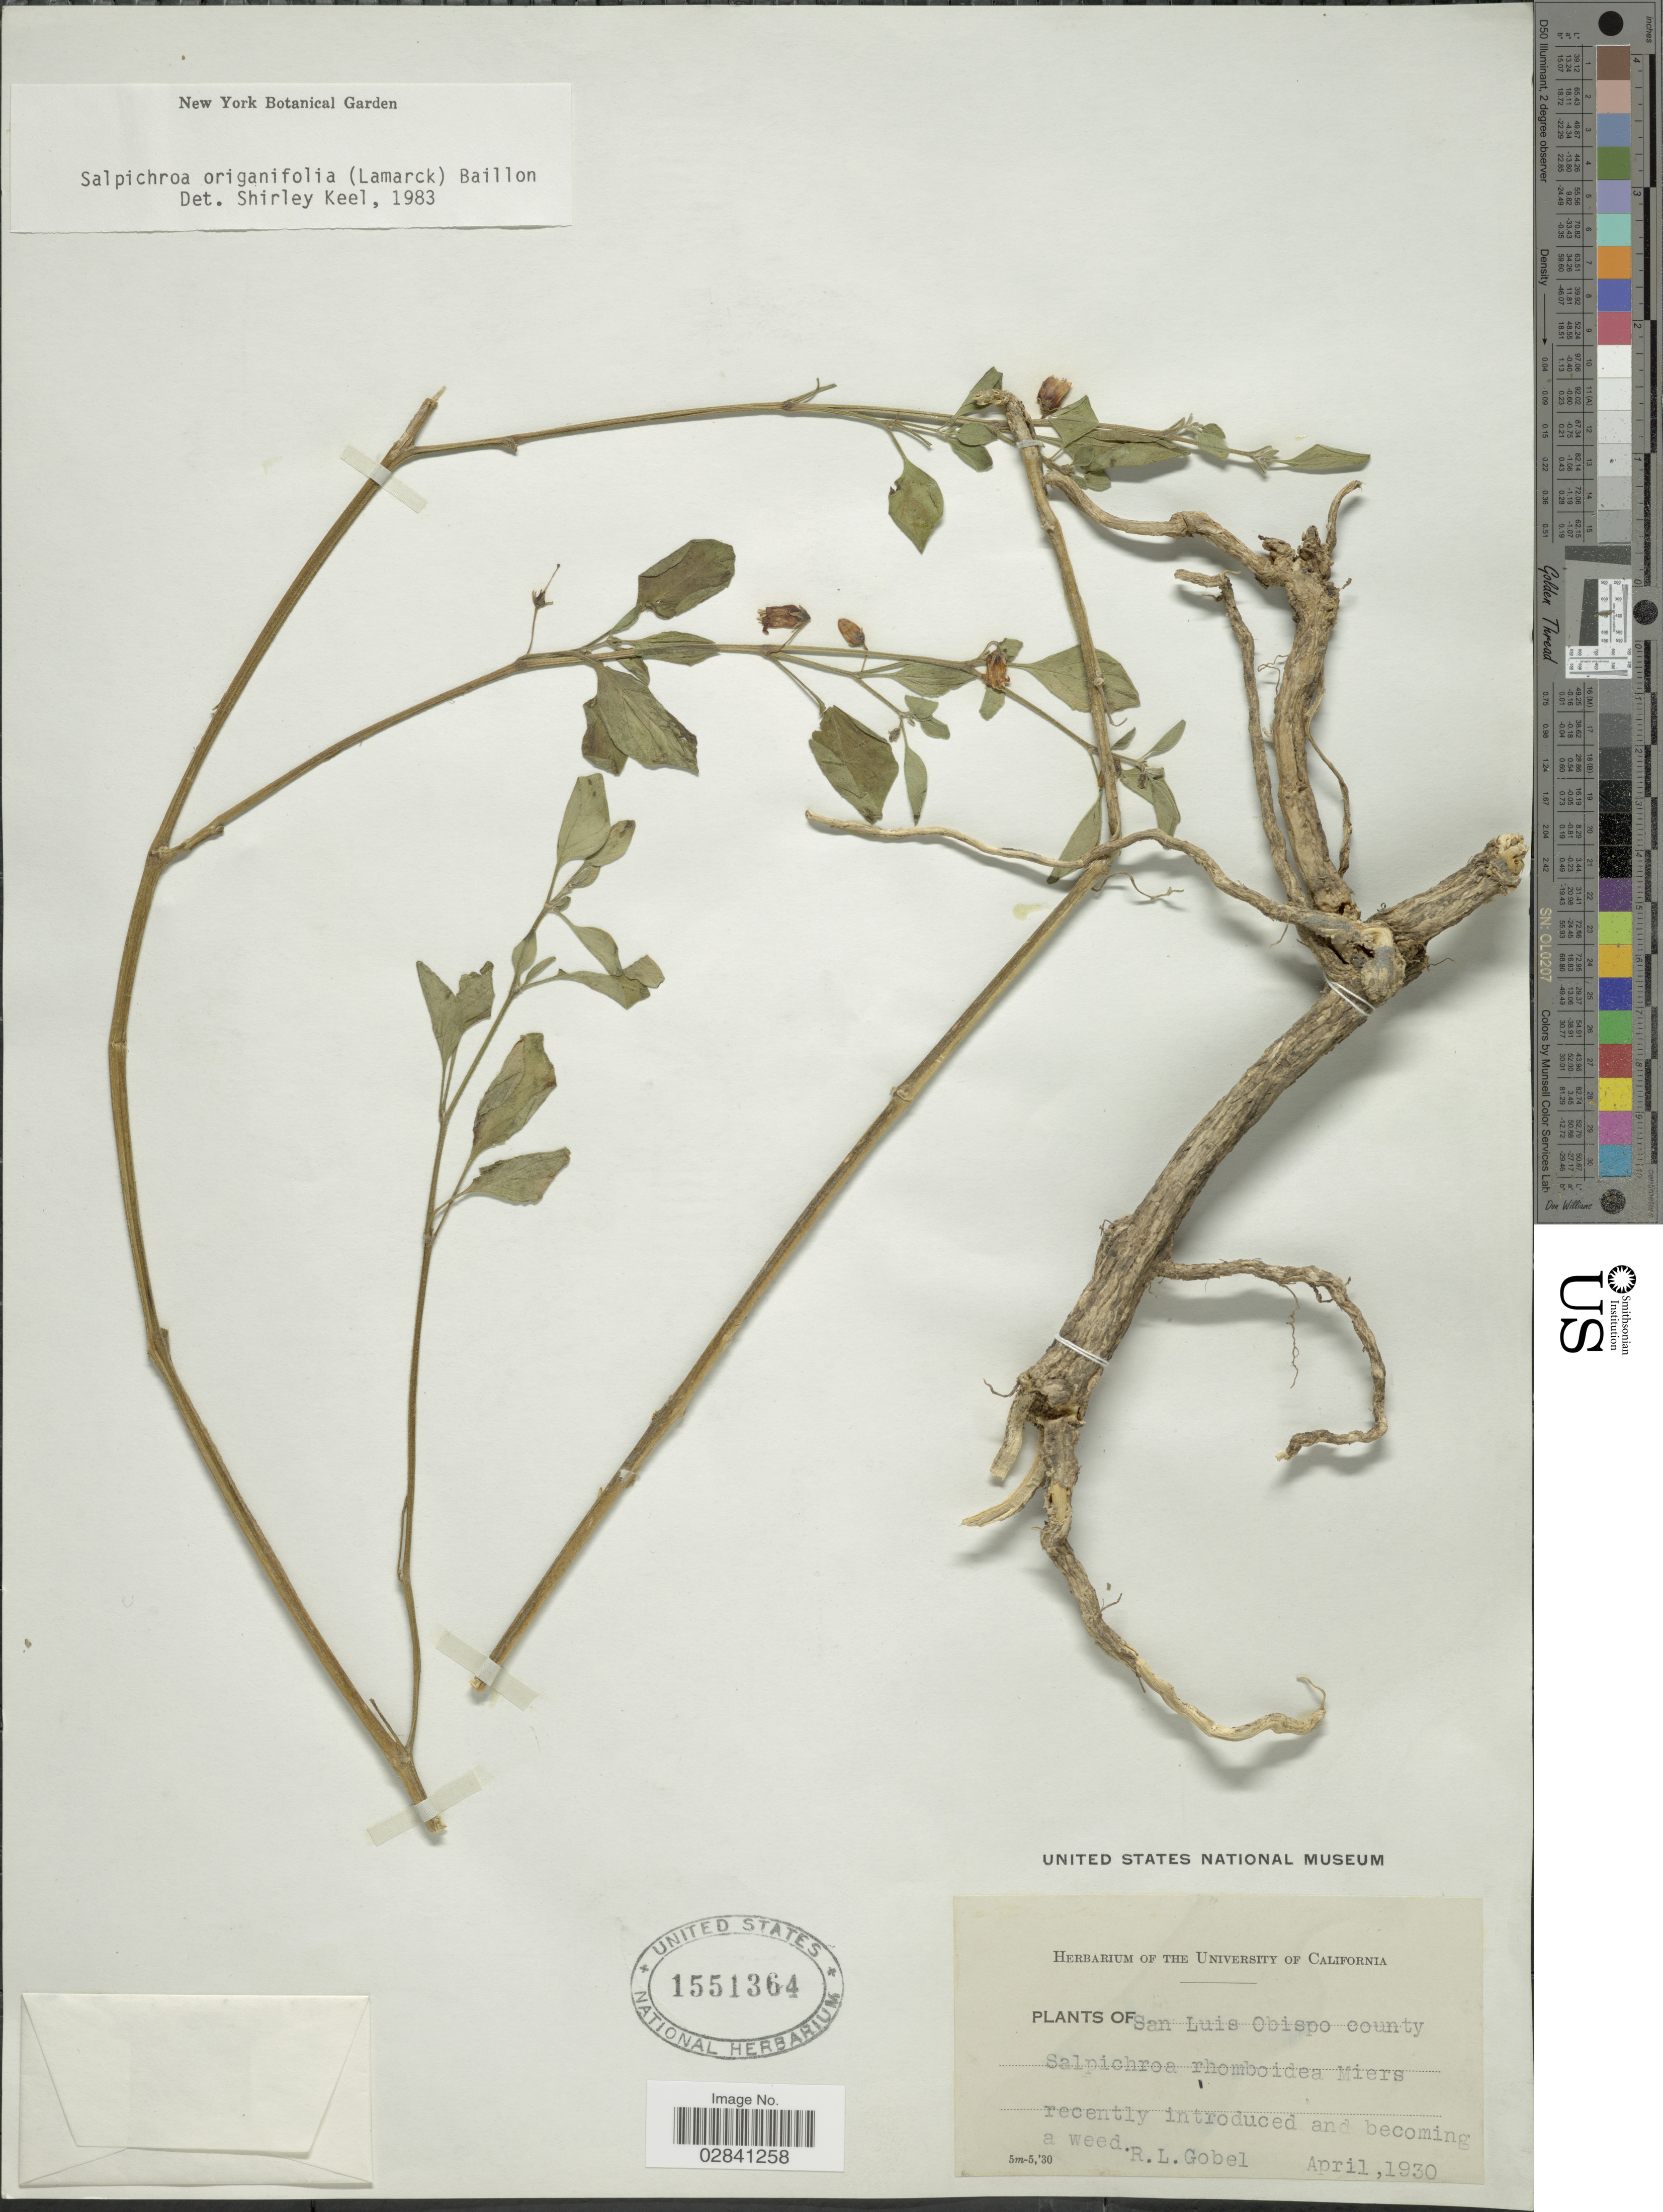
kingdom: Plantae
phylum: Tracheophyta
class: Magnoliopsida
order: Solanales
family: Solanaceae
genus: Salpichroa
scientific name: Salpichroa origanifolia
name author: (Lam.) Baill.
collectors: R. Gobel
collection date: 1930-04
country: Argentina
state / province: San Luis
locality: San Luis Obispo county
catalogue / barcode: US 1551364